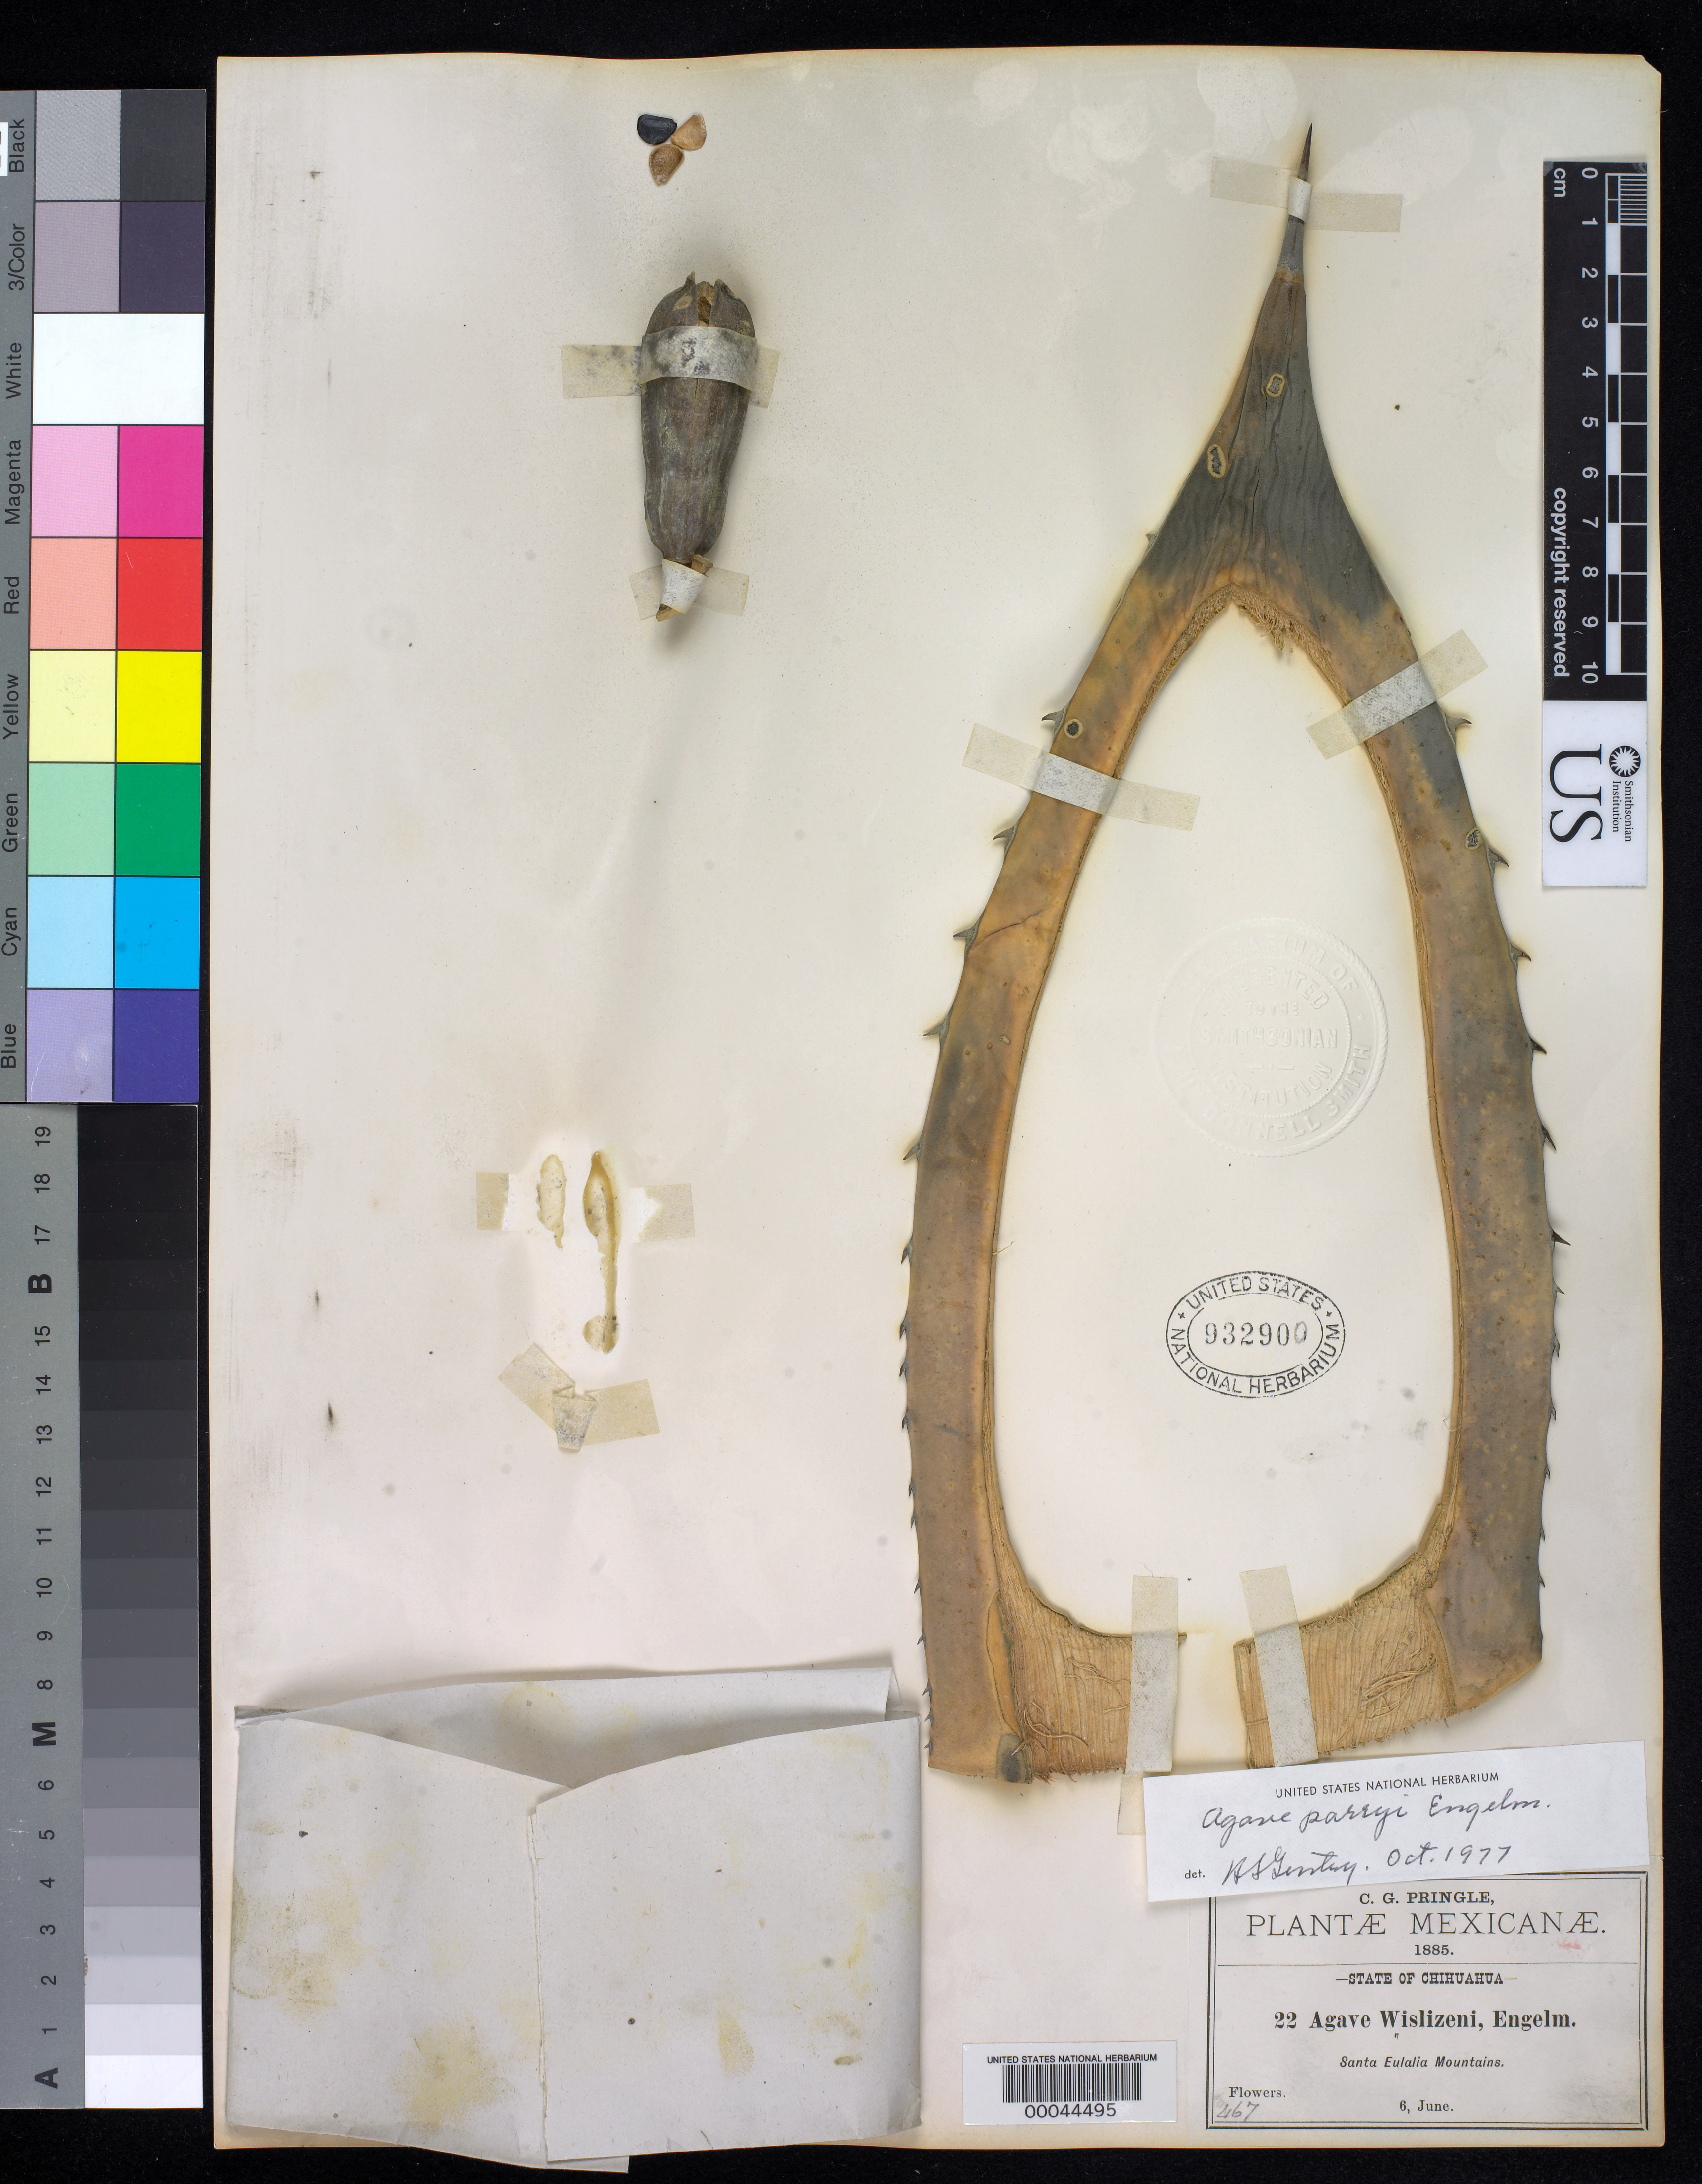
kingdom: Plantae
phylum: Tracheophyta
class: Liliopsida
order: Asparagales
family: Asparagaceae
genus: Agave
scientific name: Agave parryi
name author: Engelm.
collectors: C. G. Pringle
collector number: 22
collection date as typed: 06 Jun 1885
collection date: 1885-06-06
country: Mexico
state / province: Chihuahua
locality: Santa Eulalia Mountains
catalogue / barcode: US 932900